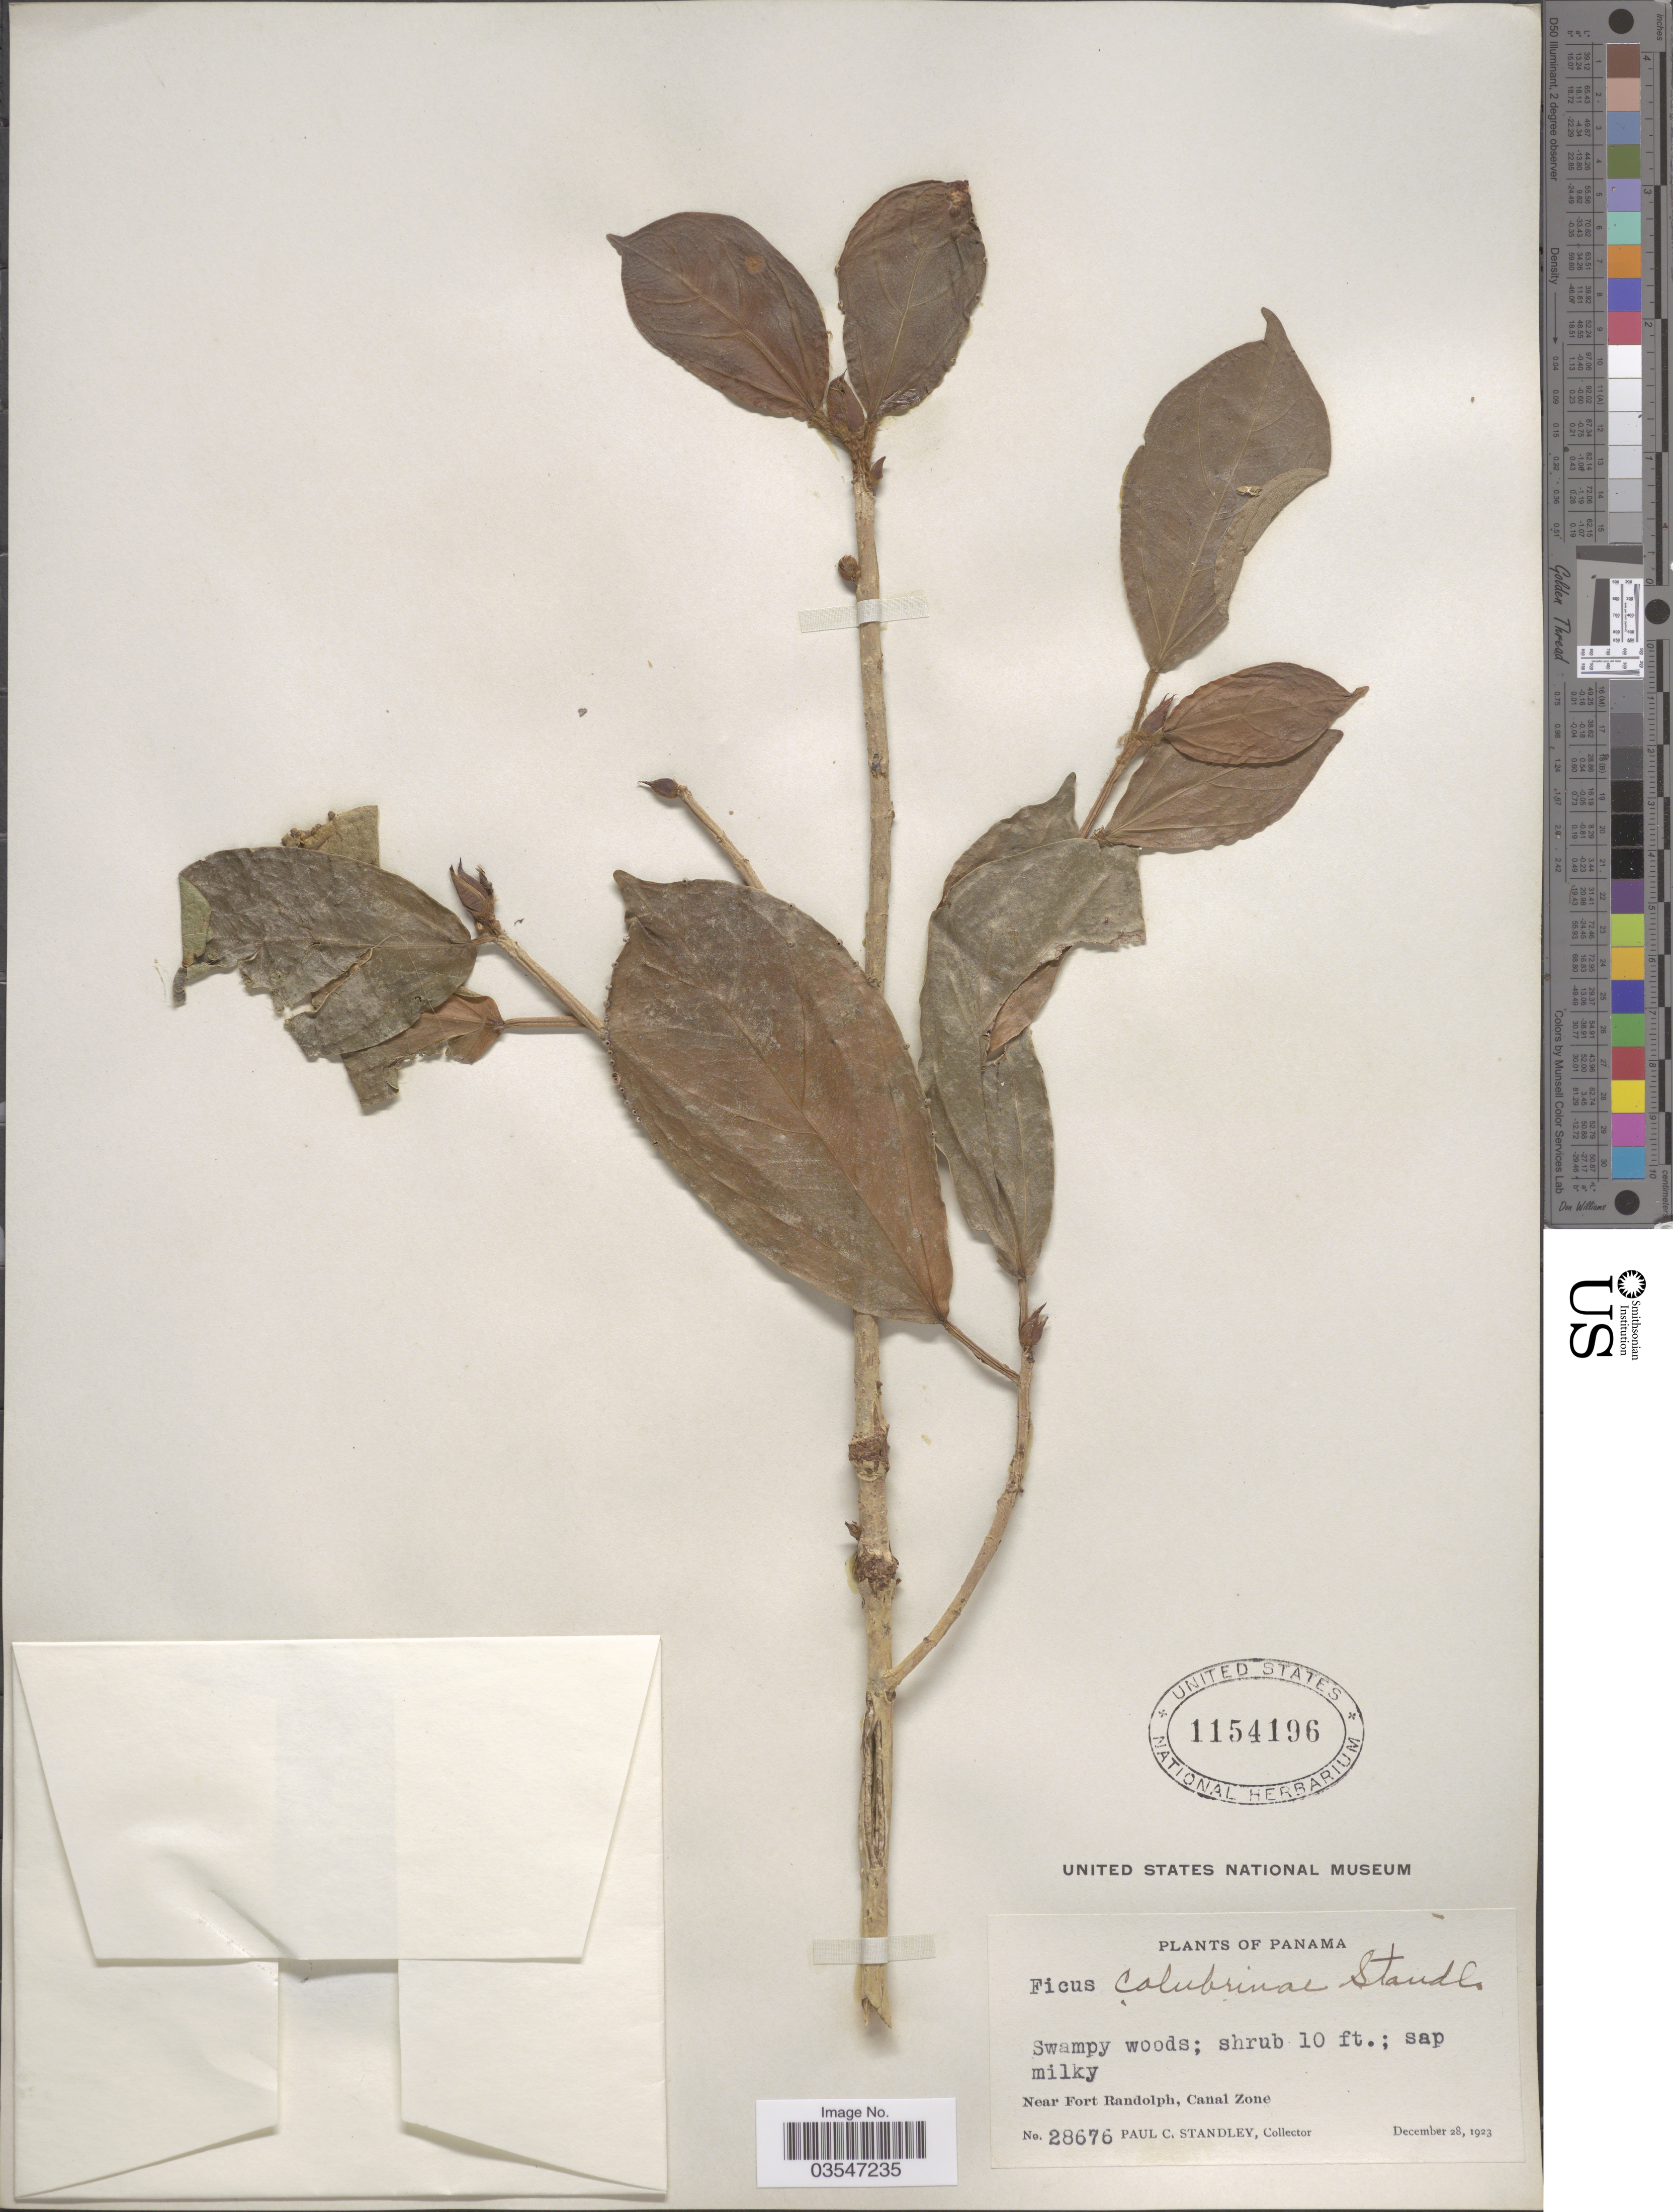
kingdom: Plantae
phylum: Tracheophyta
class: Magnoliopsida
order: Rosales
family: Moraceae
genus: Ficus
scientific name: Ficus hartwegii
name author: (Miq.) Miq.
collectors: P. C. Standley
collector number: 28676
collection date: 1923-12-28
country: Panama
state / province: Colón / Panamá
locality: Near Fort Randolph, Canal Zone.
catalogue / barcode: US 1154196